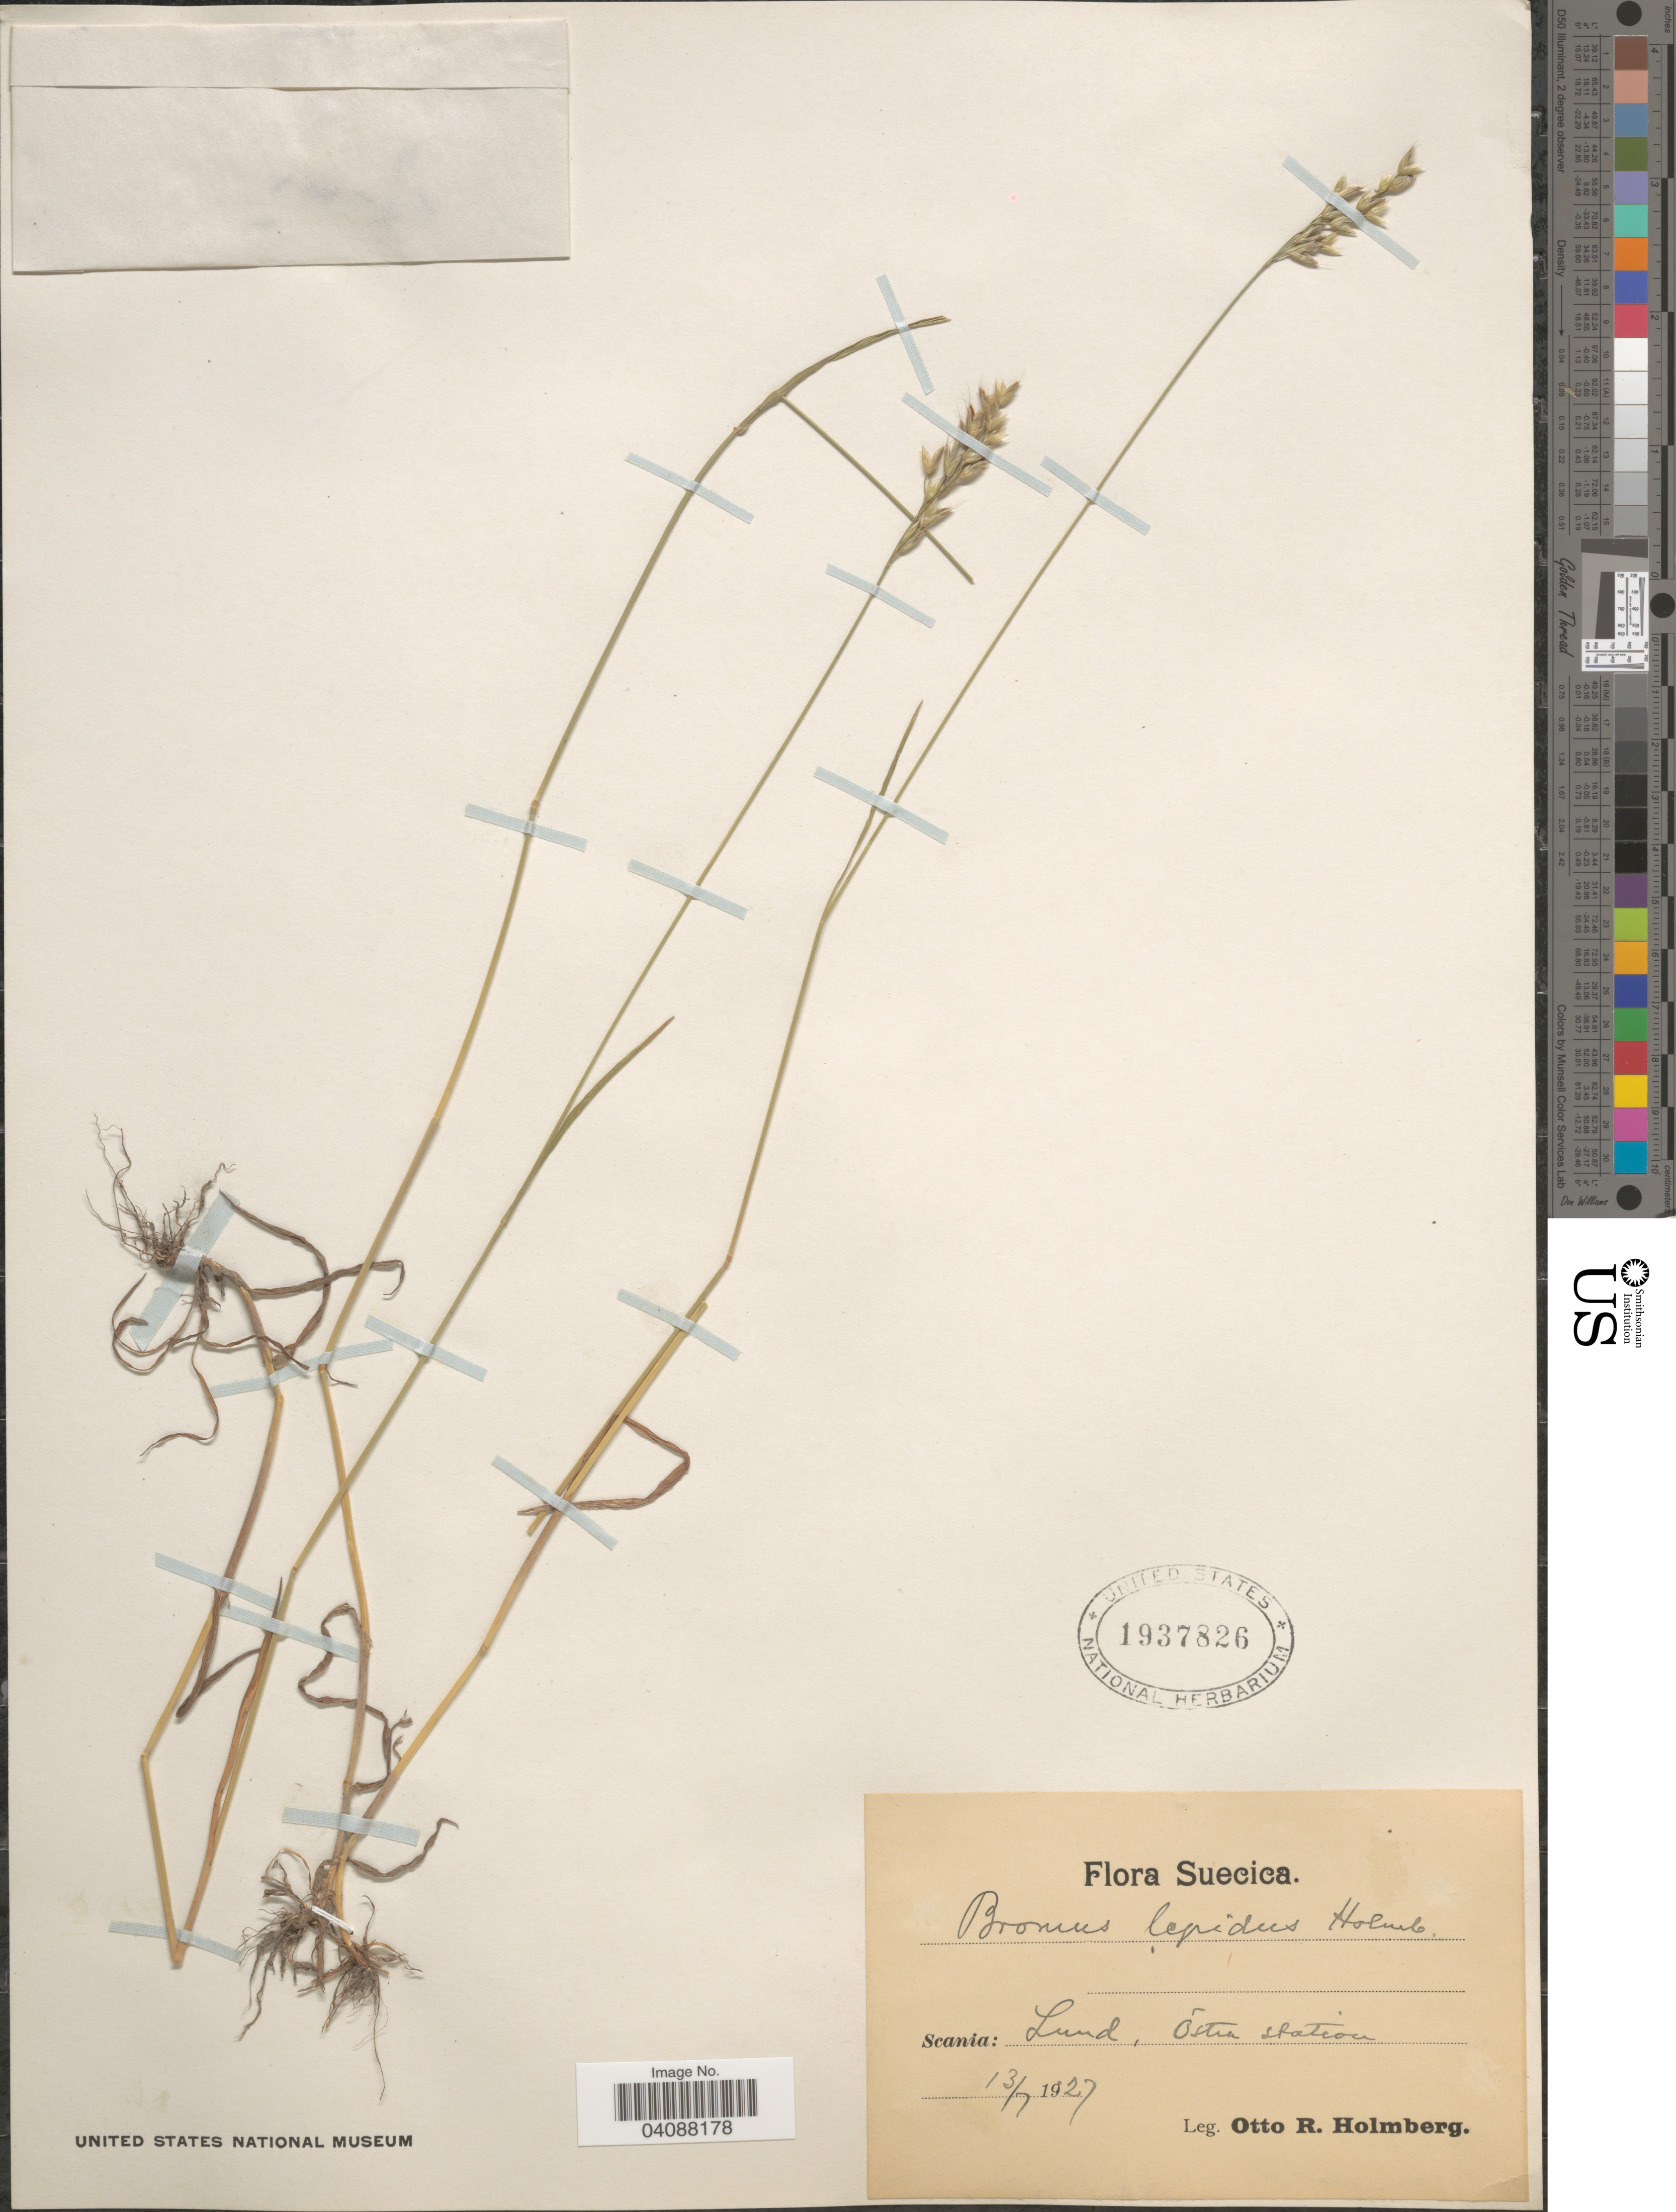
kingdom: Plantae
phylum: Tracheophyta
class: Liliopsida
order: Poales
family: Poaceae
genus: Bromus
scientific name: Bromus lepidus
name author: Holmberg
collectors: O. Holmberg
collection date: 1927-07-13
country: Sweden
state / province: Skåne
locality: Suecica. Scania: Lund, Ôstra station.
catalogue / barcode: US 1937826